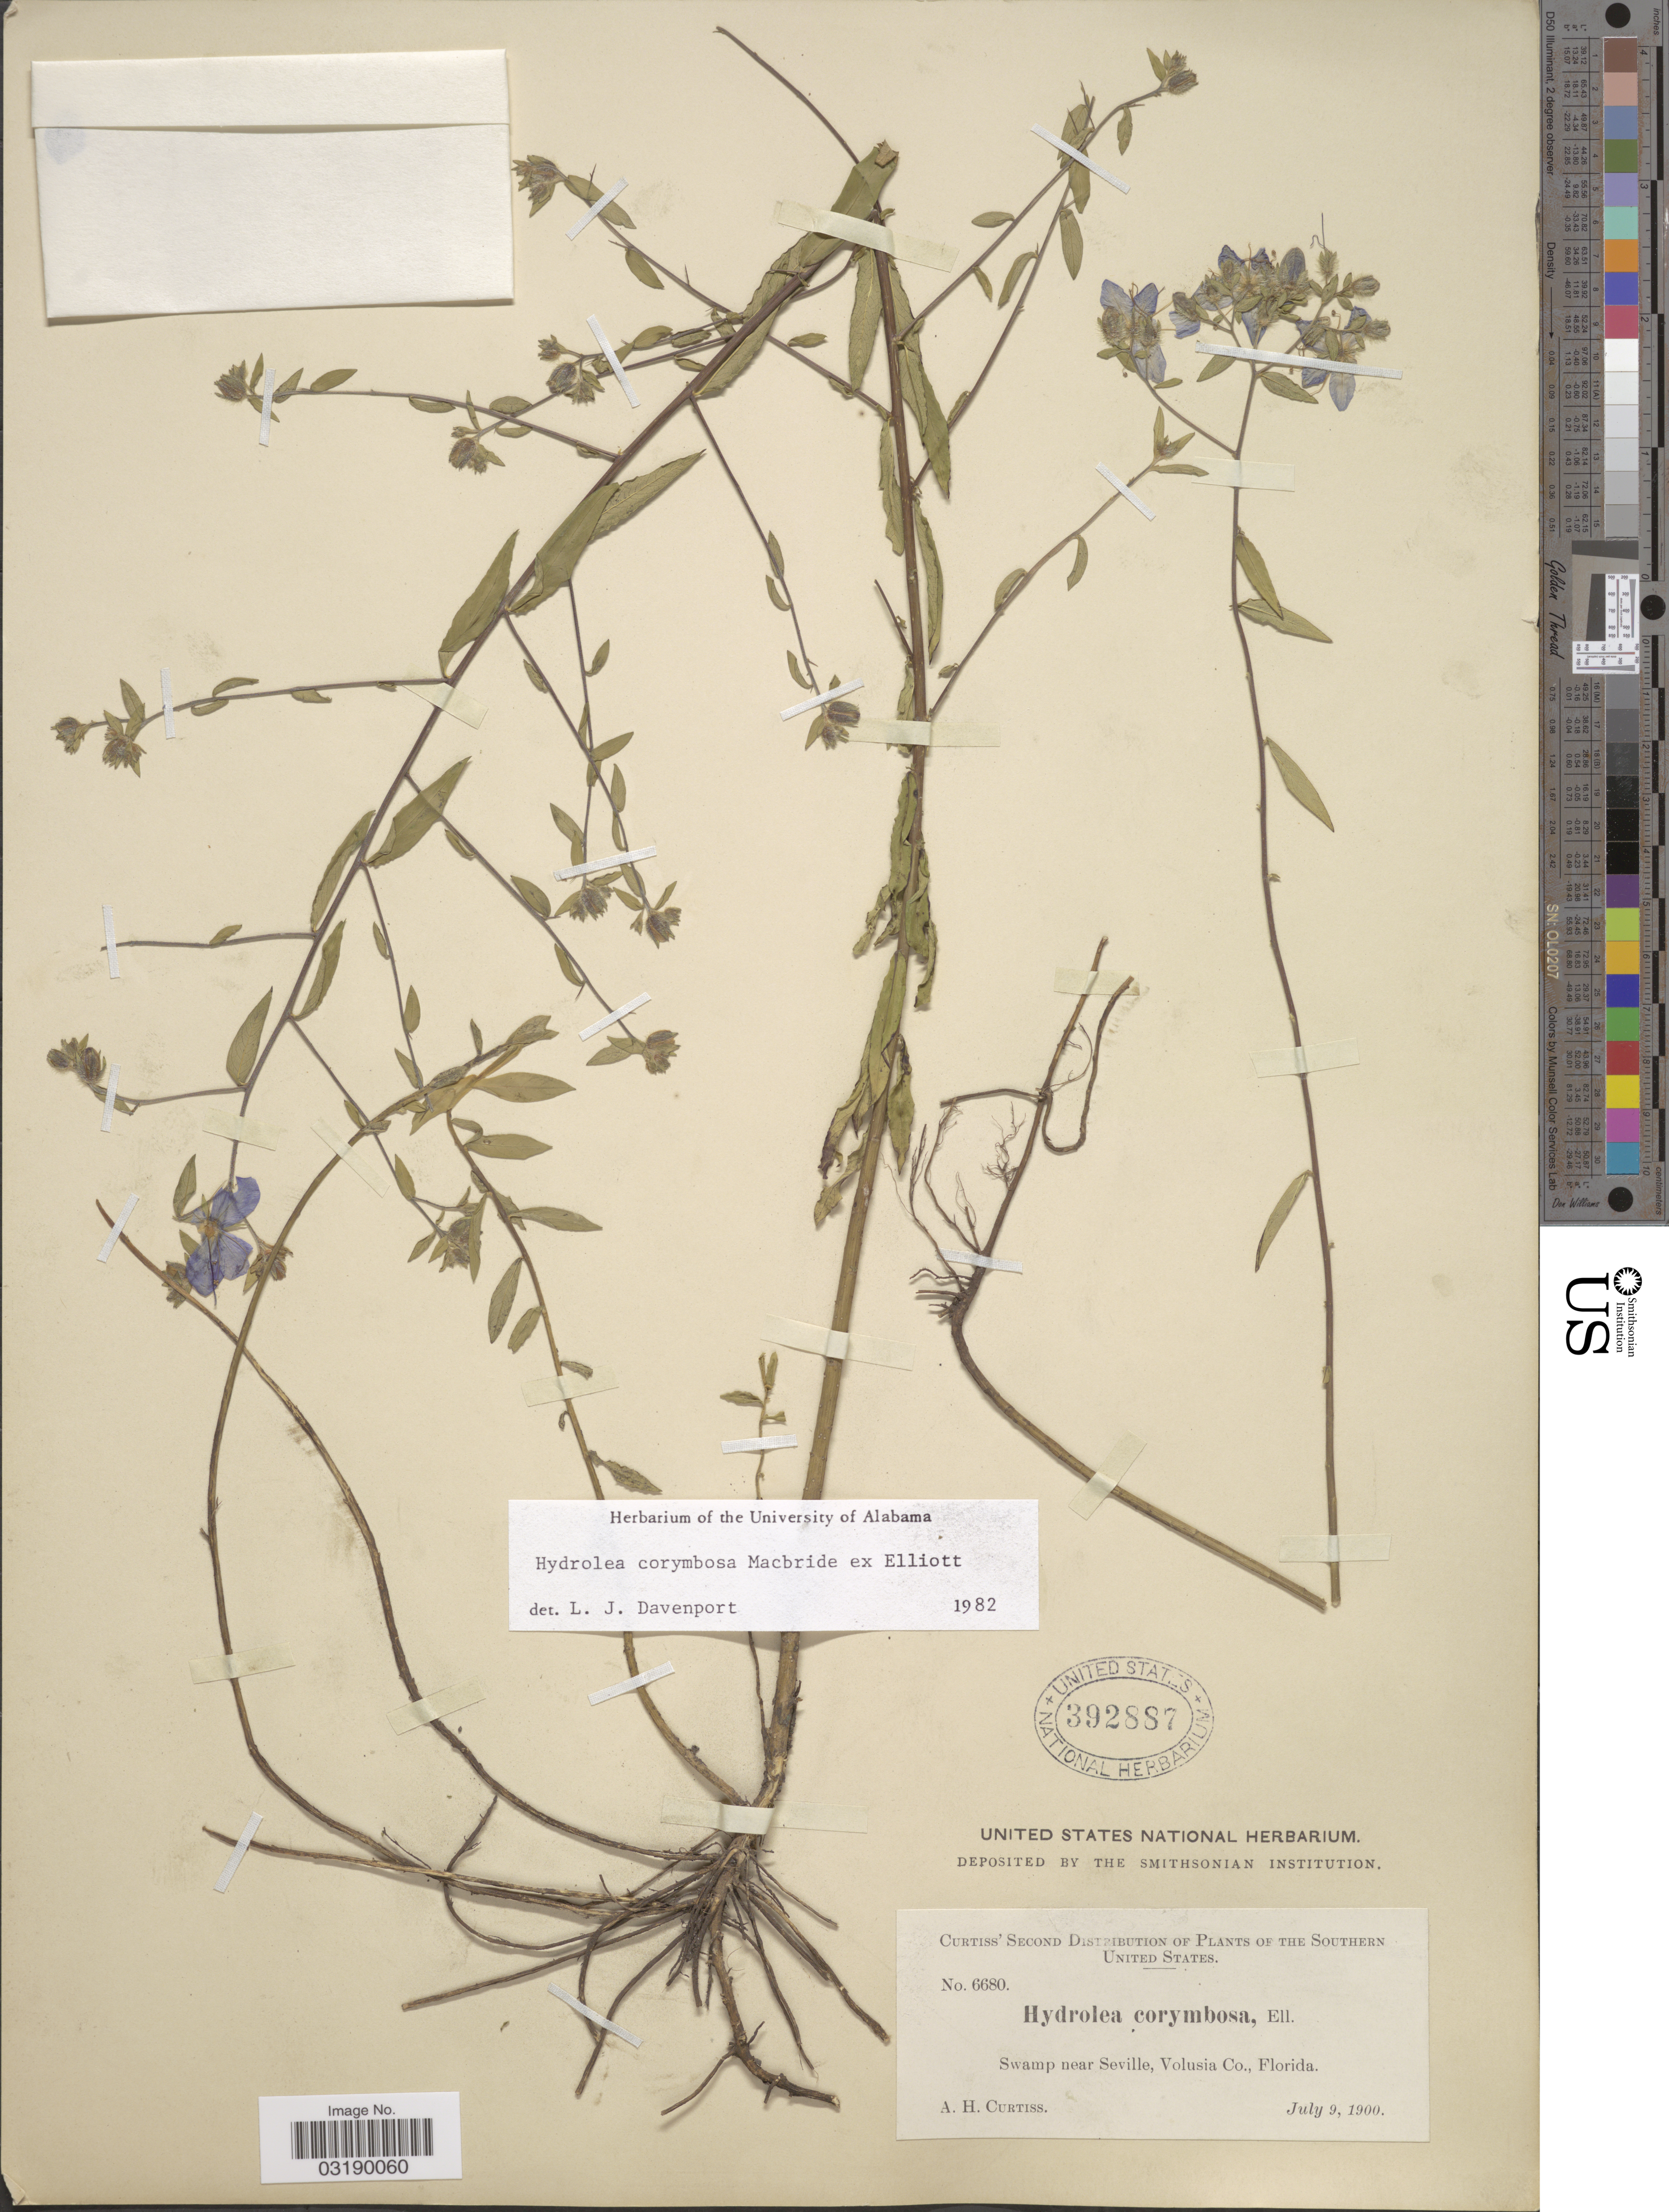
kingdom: Plantae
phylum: Tracheophyta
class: Magnoliopsida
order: Solanales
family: Hydroleaceae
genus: Hydrolea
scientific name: Hydrolea corymbosa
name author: J. Macbr. ex Elliott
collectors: A. H. Curtiss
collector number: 6680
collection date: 1900-07-09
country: United States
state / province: Florida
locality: Southern United States. Swamp near Seville, Volusia Co.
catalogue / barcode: US 392887